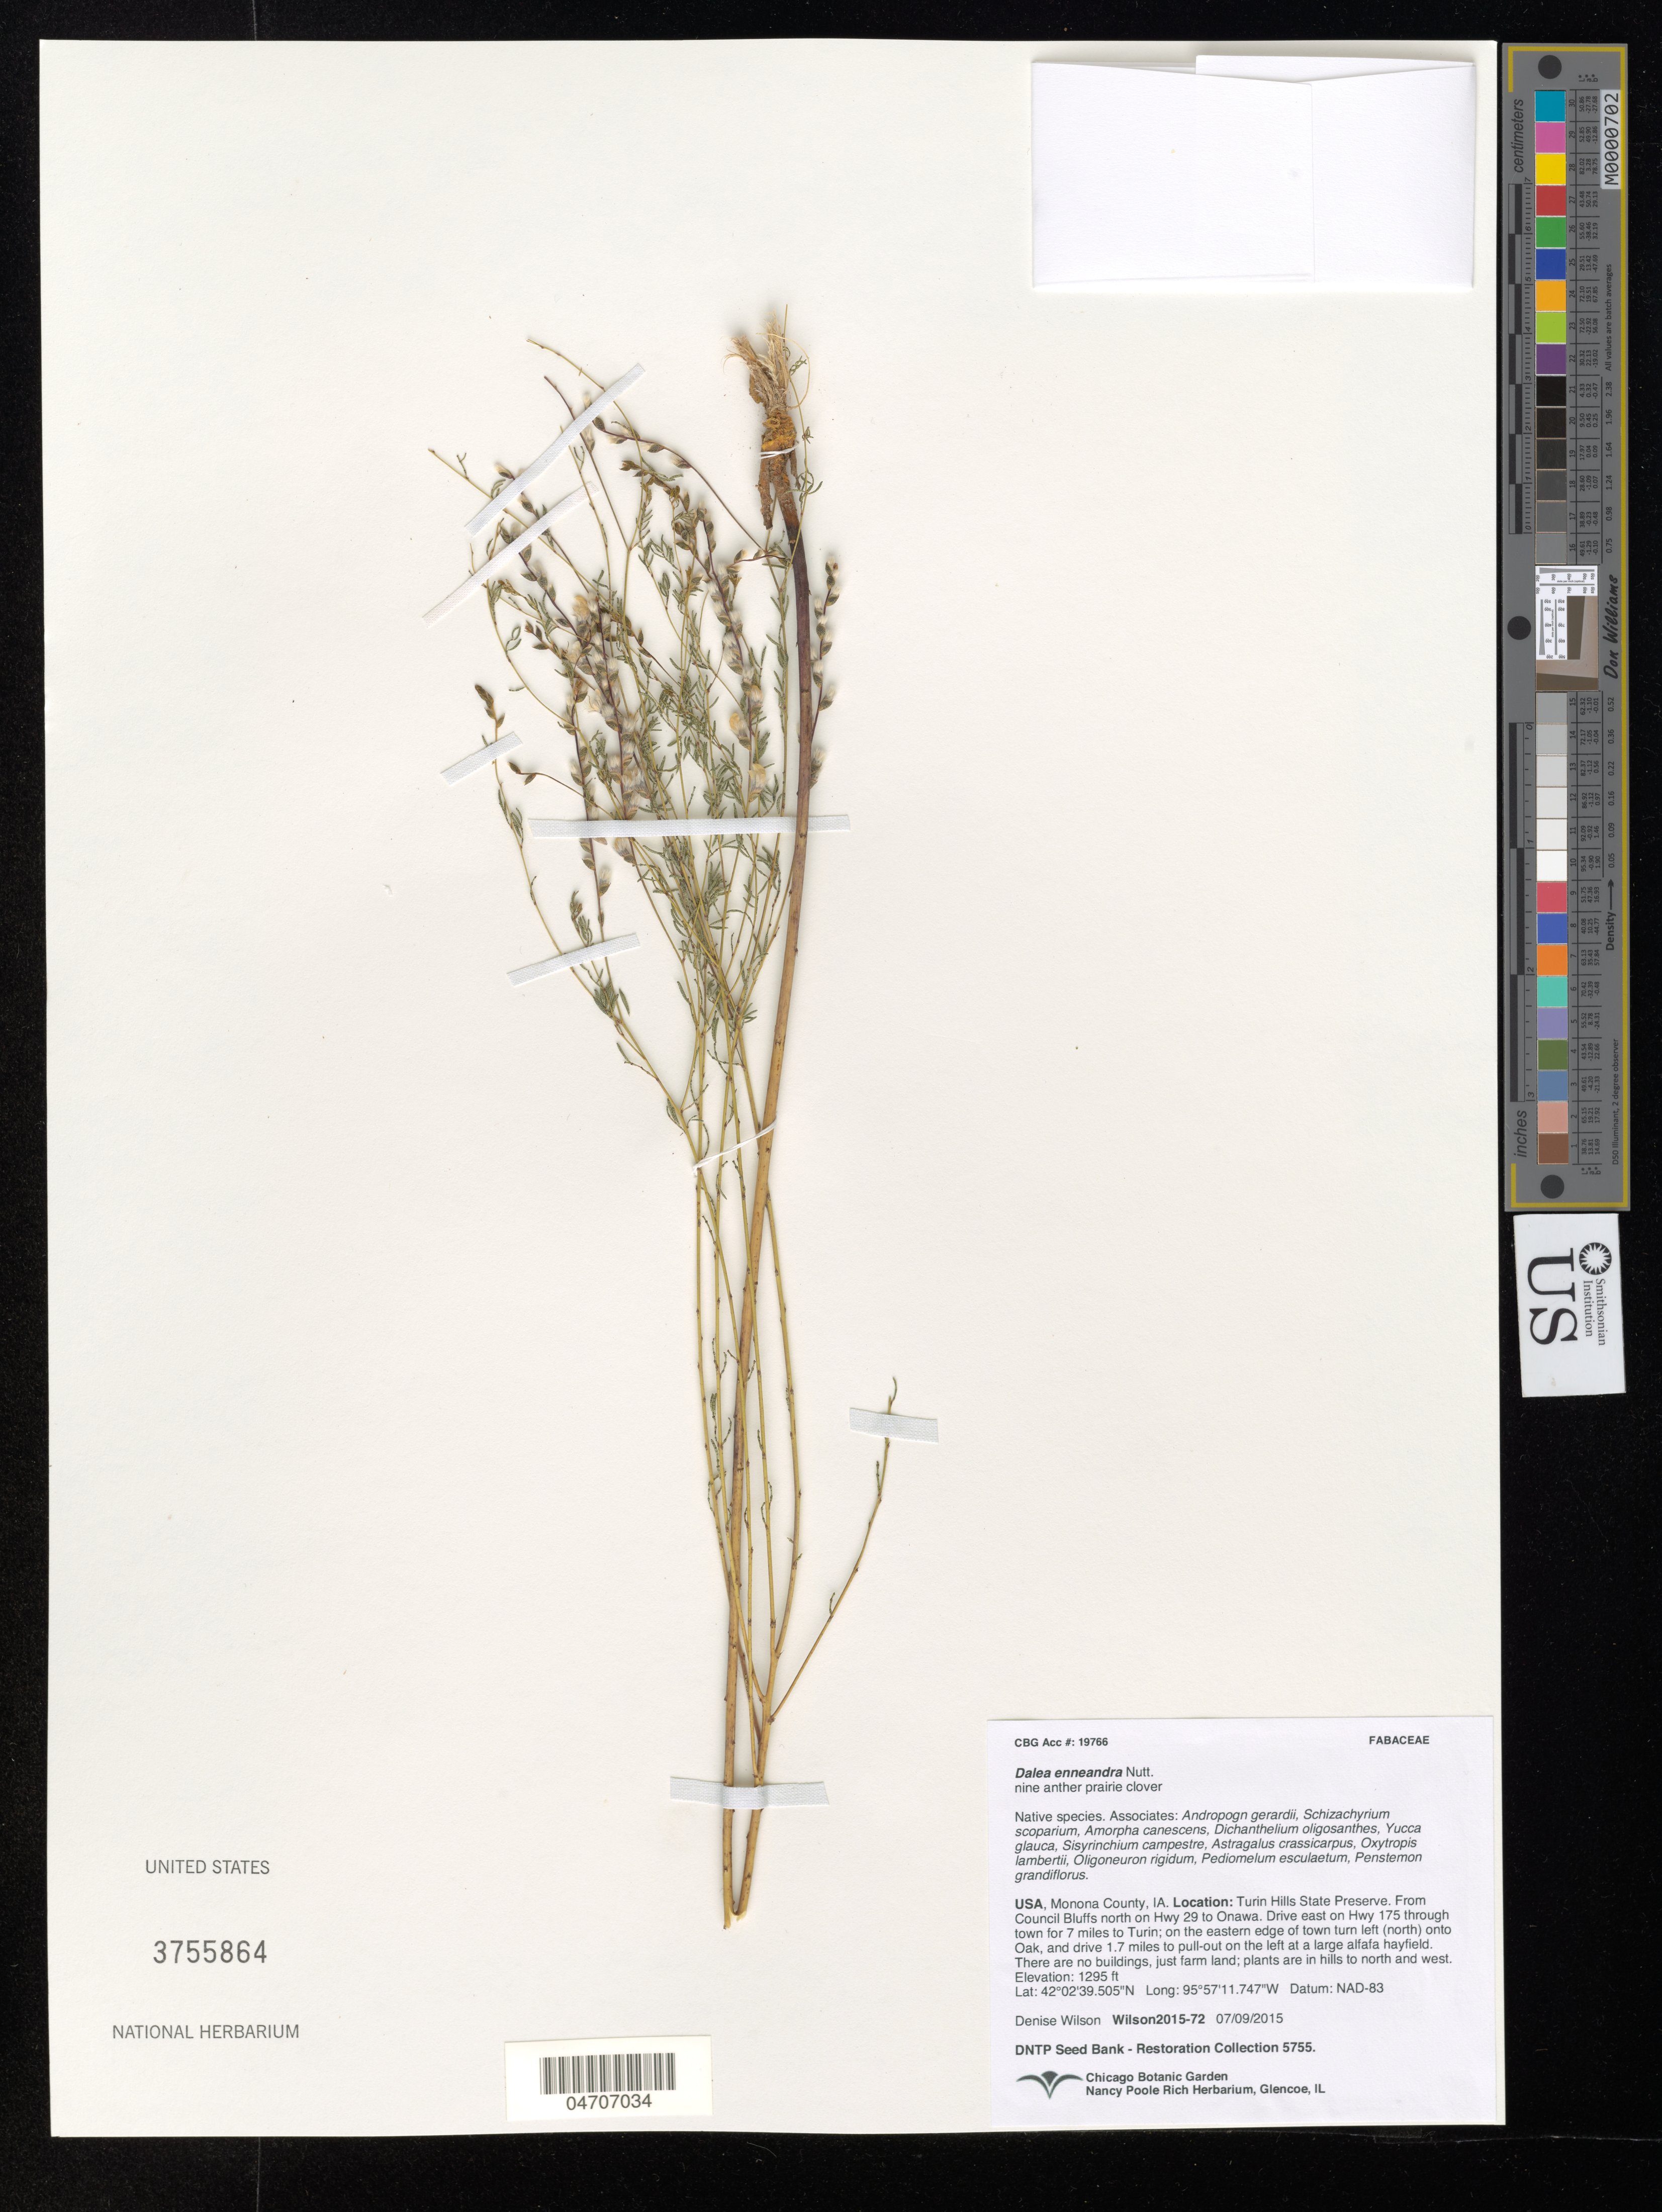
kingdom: Plantae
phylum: Tracheophyta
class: Magnoliopsida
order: Fabales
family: Fabaceae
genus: Dalea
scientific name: Dalea enneandra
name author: Nutt.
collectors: D. Wilson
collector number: Wilson2015-72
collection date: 2015-09-07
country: United States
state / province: Iowa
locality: Monona County. Turin Hills State Preserve. From Council Bluffs north on Hwy 29 to Onawa. Drive east on Hwy 175 through town for 7 miles to Turin; on the eastern edge of town turn left (north) onto Oak, and drive 1.7 miles to pull-out on the left at a large alfalfa hayfield. There are no buildings, just farm land; plants are in hills to north and west.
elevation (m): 395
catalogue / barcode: US 3755864